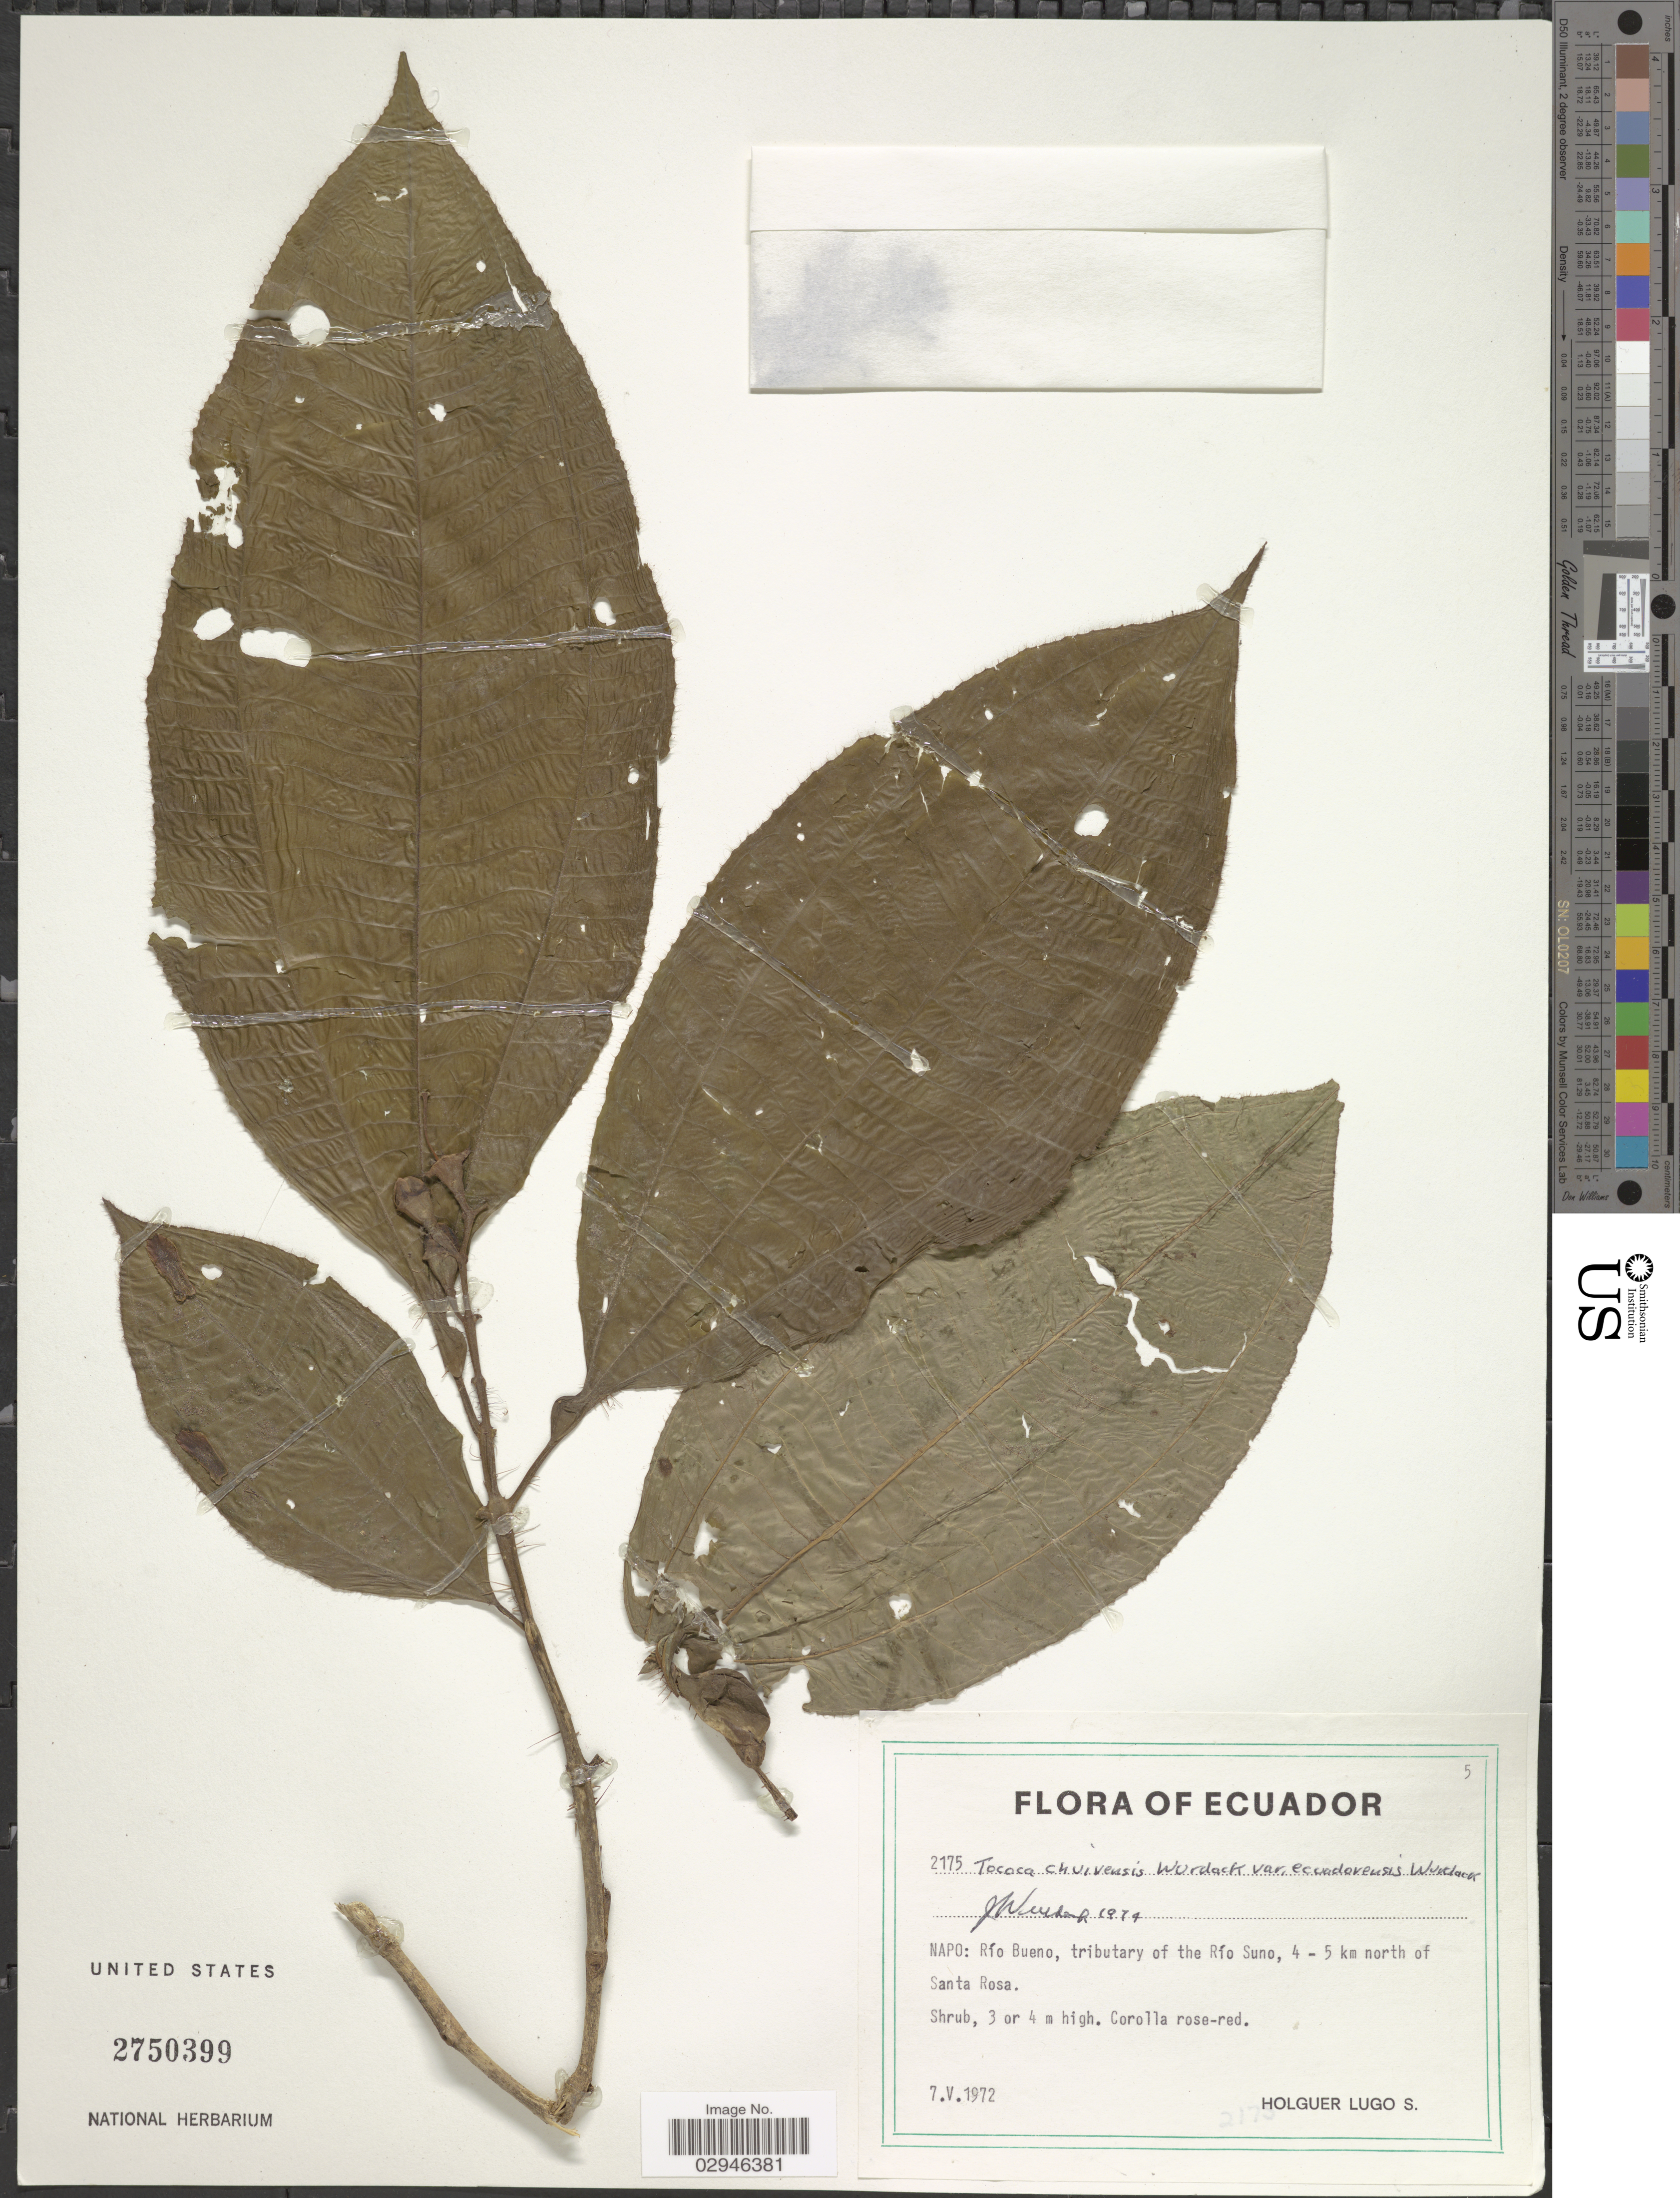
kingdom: Plantae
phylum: Tracheophyta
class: Magnoliopsida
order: Myrtales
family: Melastomataceae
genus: Tococa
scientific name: Tococa chuivensis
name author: Wurdack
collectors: H. Lugo S.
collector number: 2175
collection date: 1972-05-07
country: Ecuador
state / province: Napo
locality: Río Bueno, tributary of the Río Suno - 4 - 5 km north of Santa Rosa.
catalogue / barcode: US 2750399